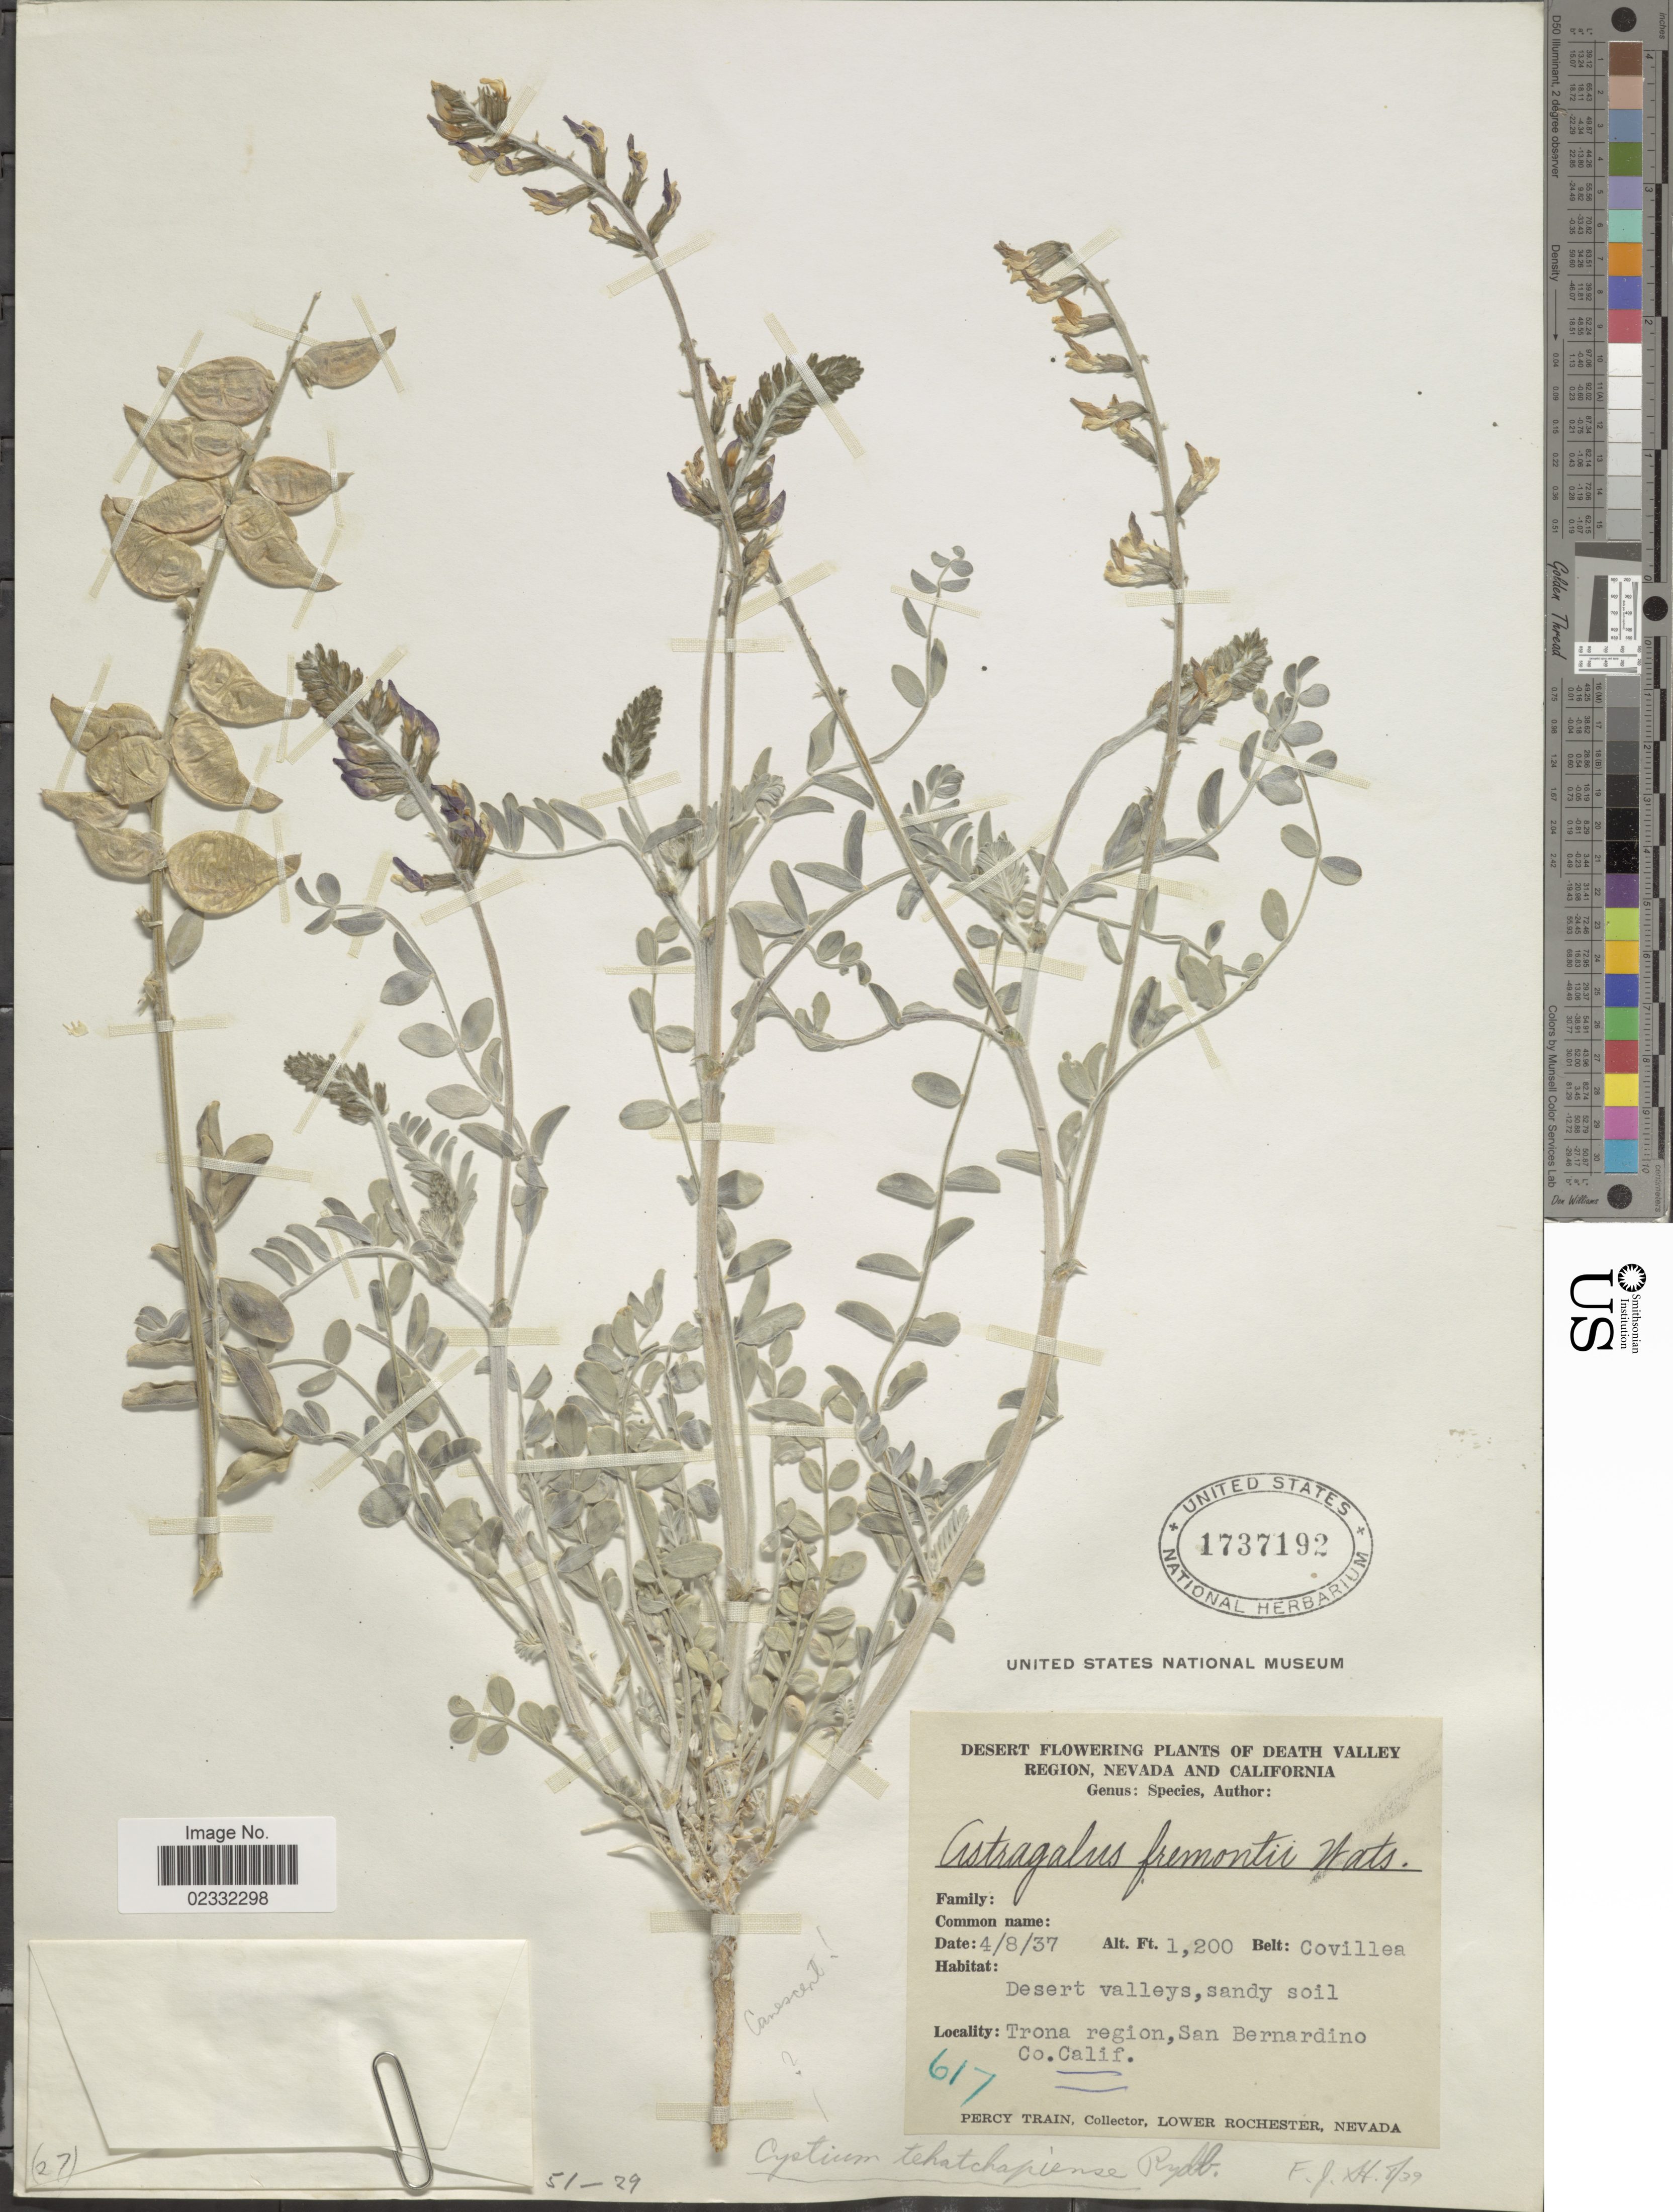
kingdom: Plantae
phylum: Tracheophyta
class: Magnoliopsida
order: Fabales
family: Fabaceae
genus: Astragalus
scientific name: Astragalus lentiginosus var. tehachapiensis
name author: (Rydb.) Barneby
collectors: P. Train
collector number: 617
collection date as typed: Transcribed d/m/y: 8/4/37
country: United States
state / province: California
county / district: San Bernardino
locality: Belt: Covillea, Trona region, San Bernardino, Co. Calif.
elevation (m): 366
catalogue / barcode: US 1737192